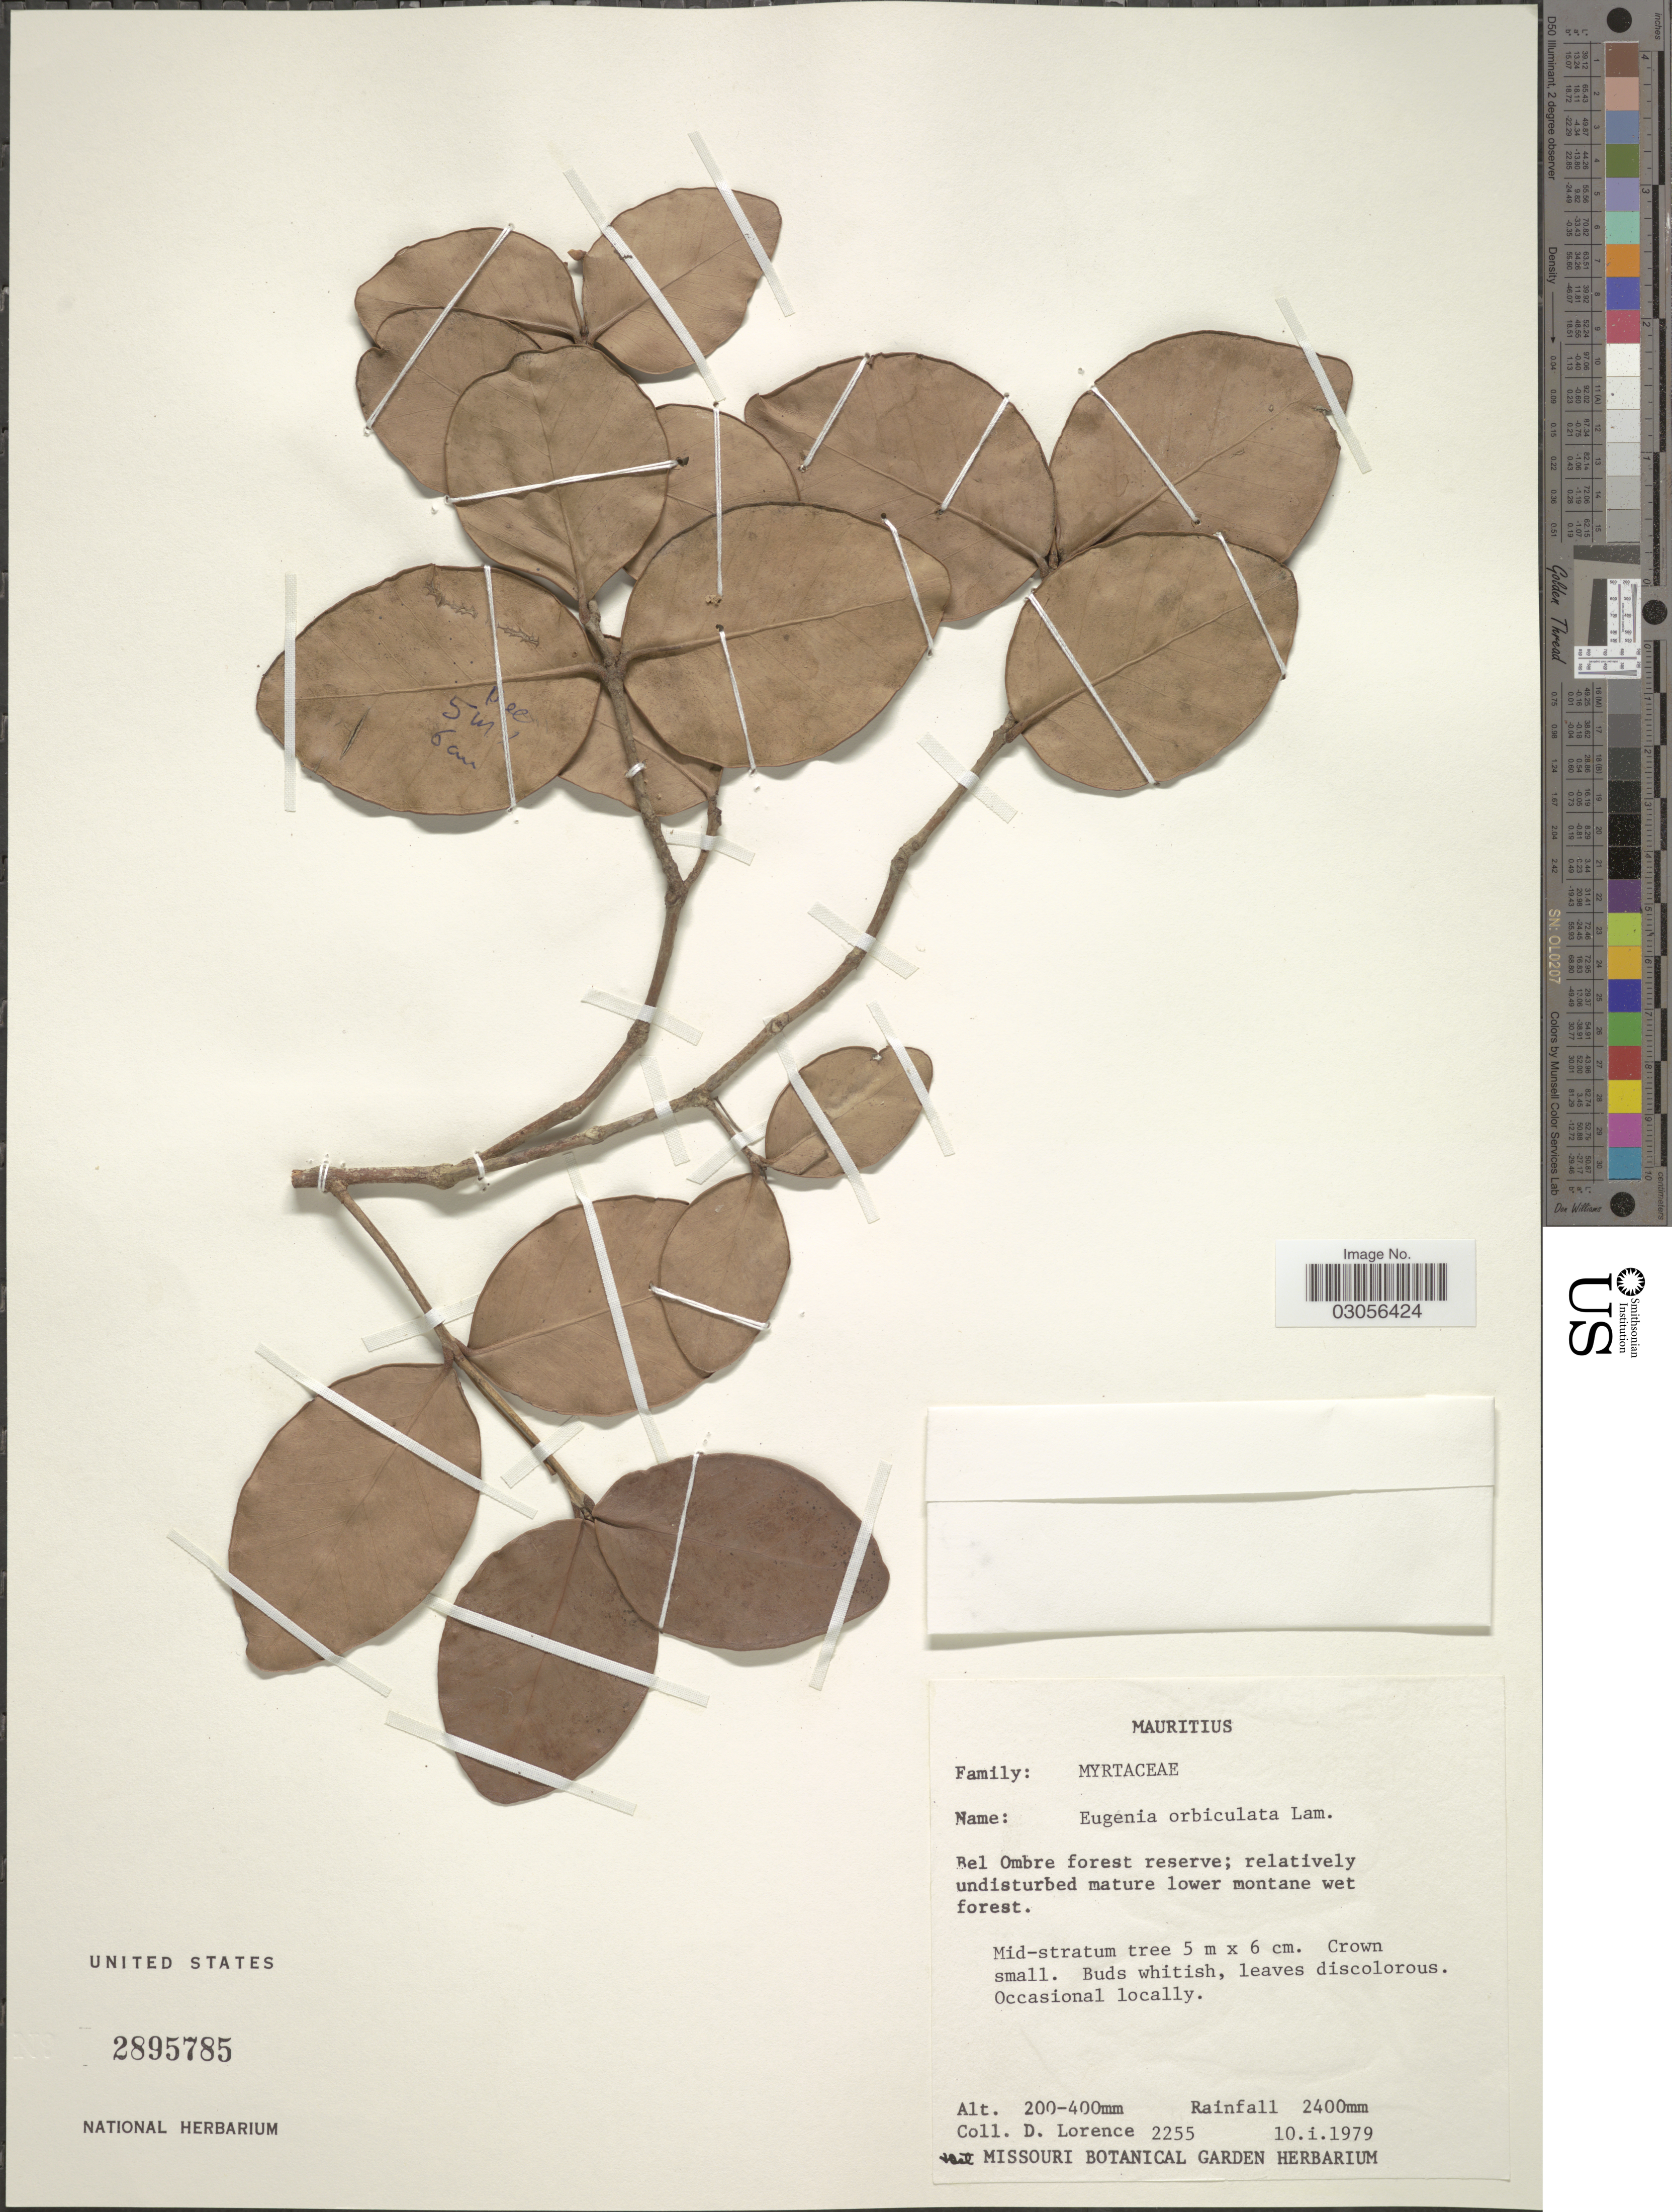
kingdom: Plantae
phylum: Tracheophyta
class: Magnoliopsida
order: Myrtales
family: Myrtaceae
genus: Eugenia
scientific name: Eugenia orbiculata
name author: Lam.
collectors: D. Lorence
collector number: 2255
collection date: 1979-01-10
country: Mauritius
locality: Bel Ombre forest reserve.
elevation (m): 200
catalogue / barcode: US 2895785